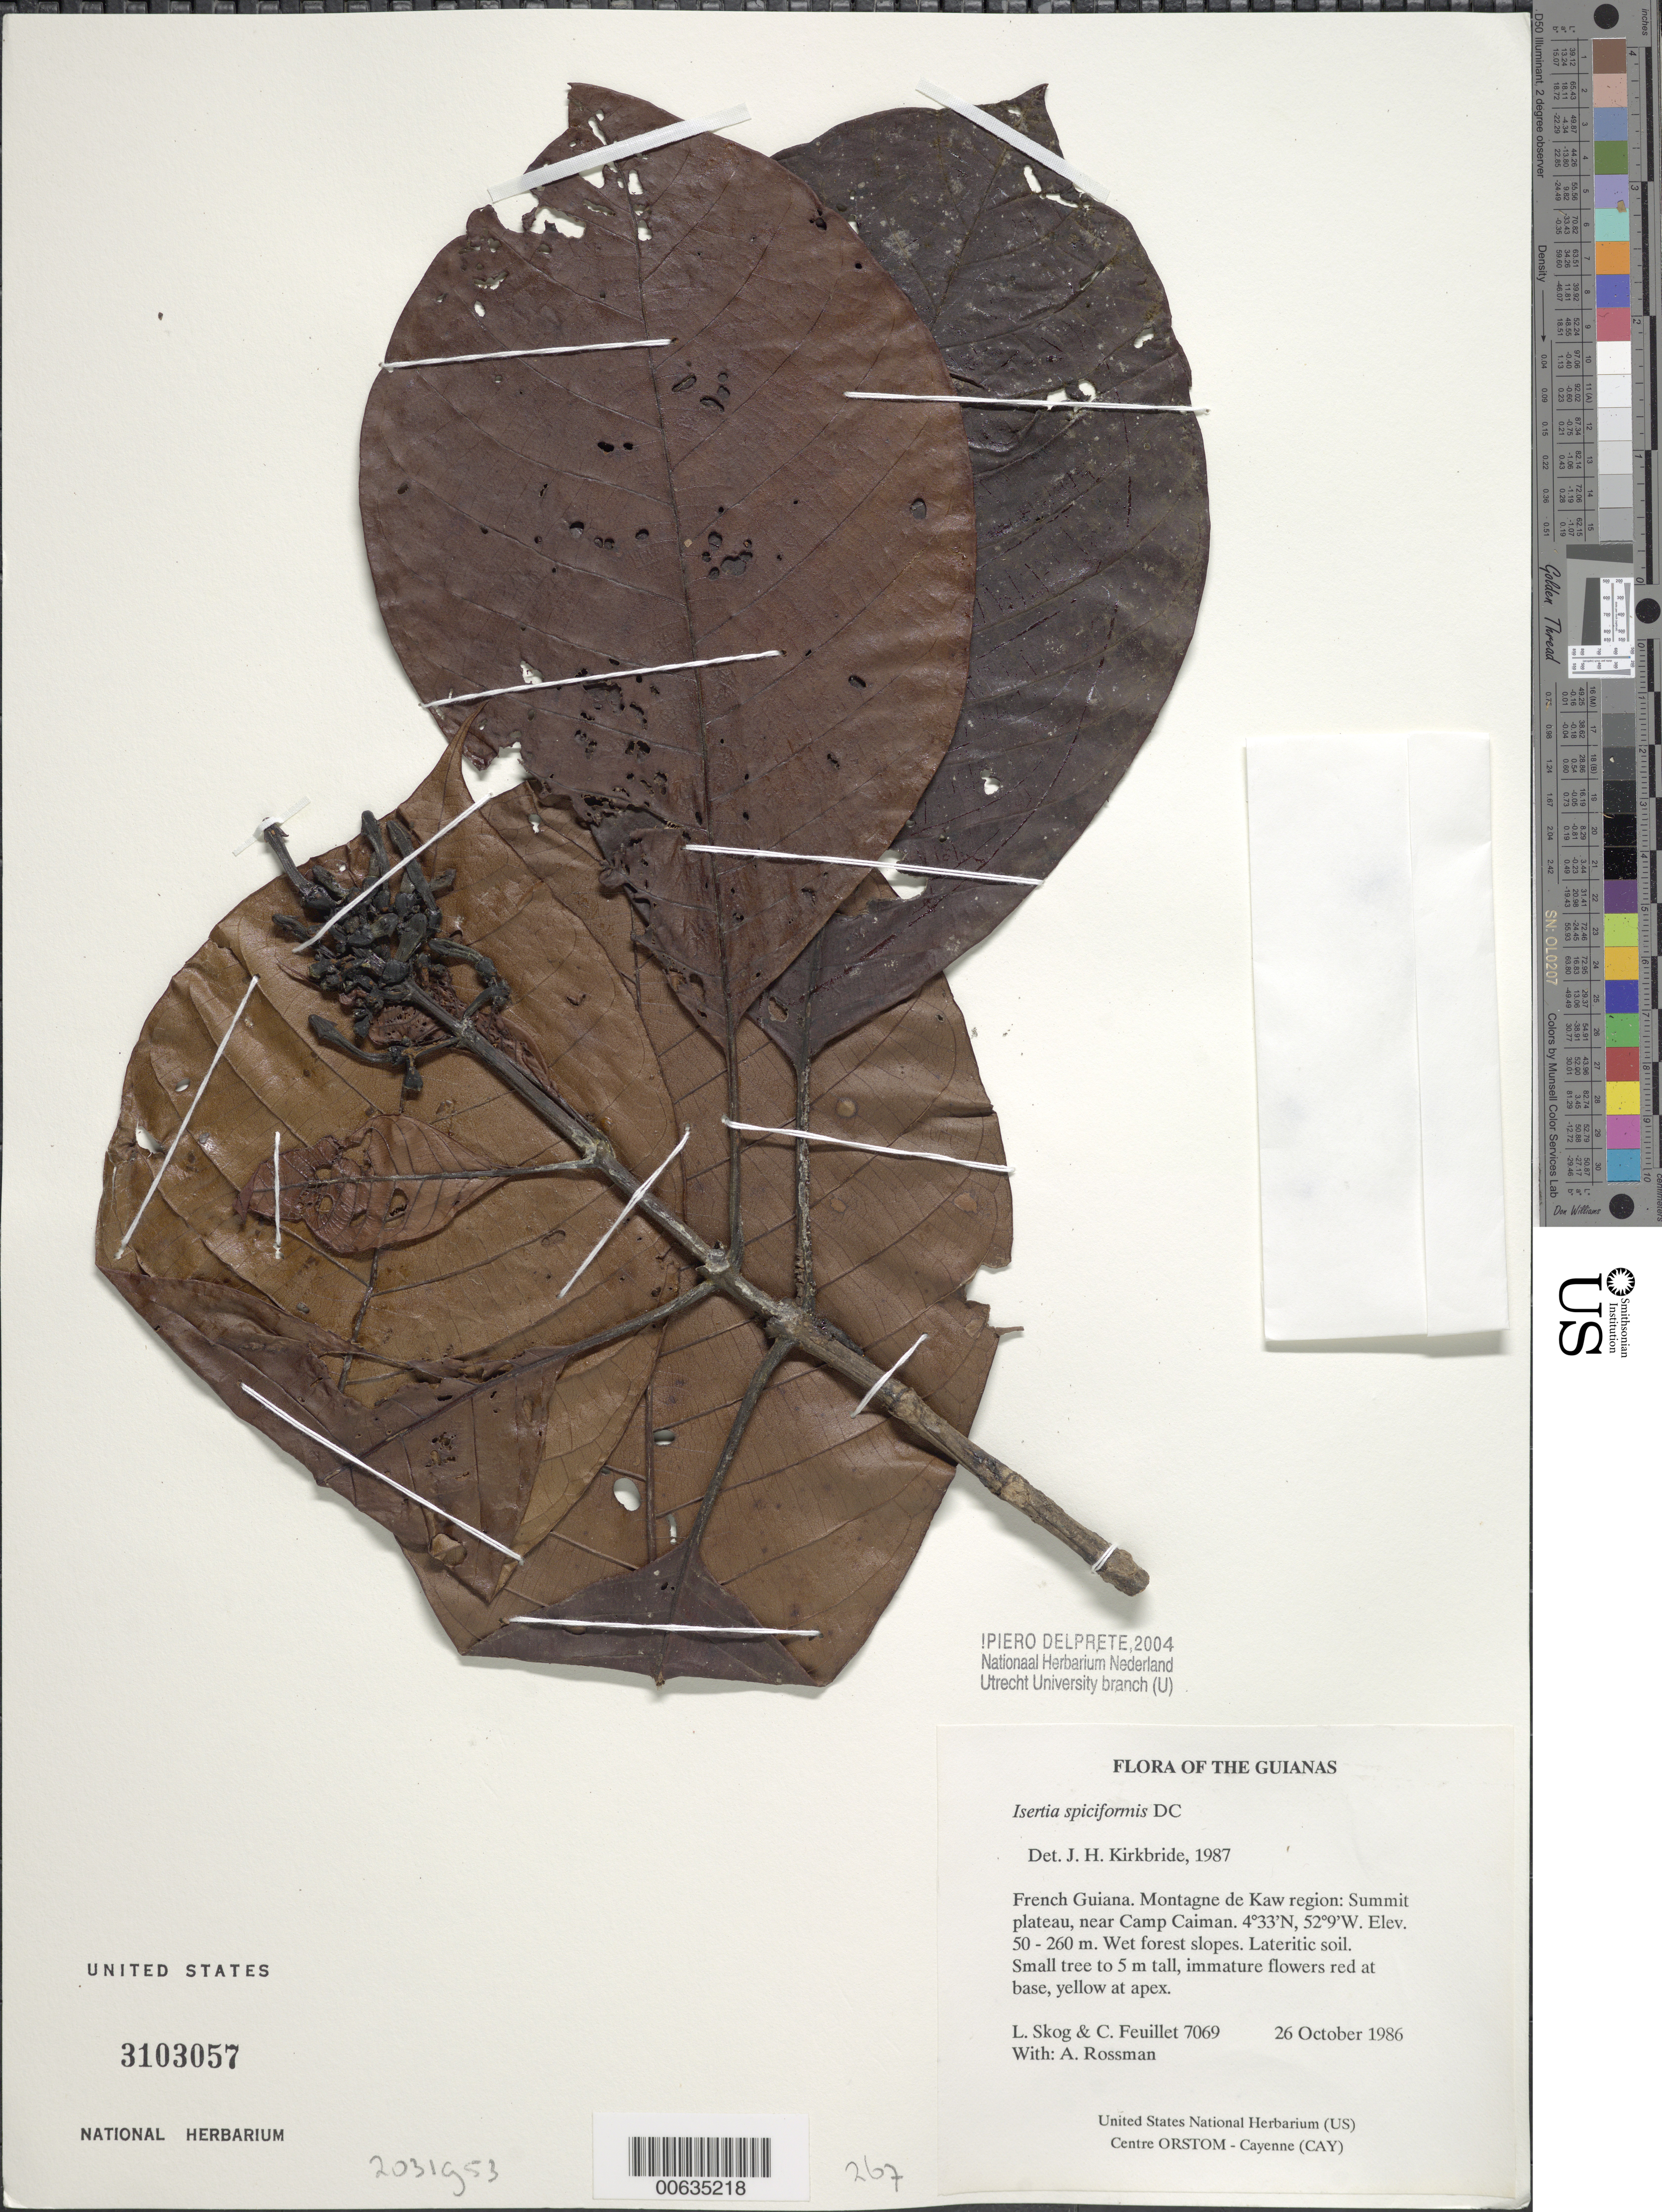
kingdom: Plantae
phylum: Tracheophyta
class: Magnoliopsida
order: Gentianales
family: Rubiaceae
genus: Isertia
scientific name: Isertia spiciformis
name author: DC.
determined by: Kirkbride, J. H.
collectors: L. E. Skog, C. Feuillet & A. Rossman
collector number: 7069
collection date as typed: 26 October 1986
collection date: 1986-10-26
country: French Guiana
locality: Montagne de Kaw. Summit plateau, near Camp Caiman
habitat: Wet forest slopes. Lateritic soil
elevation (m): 50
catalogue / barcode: US 3103057